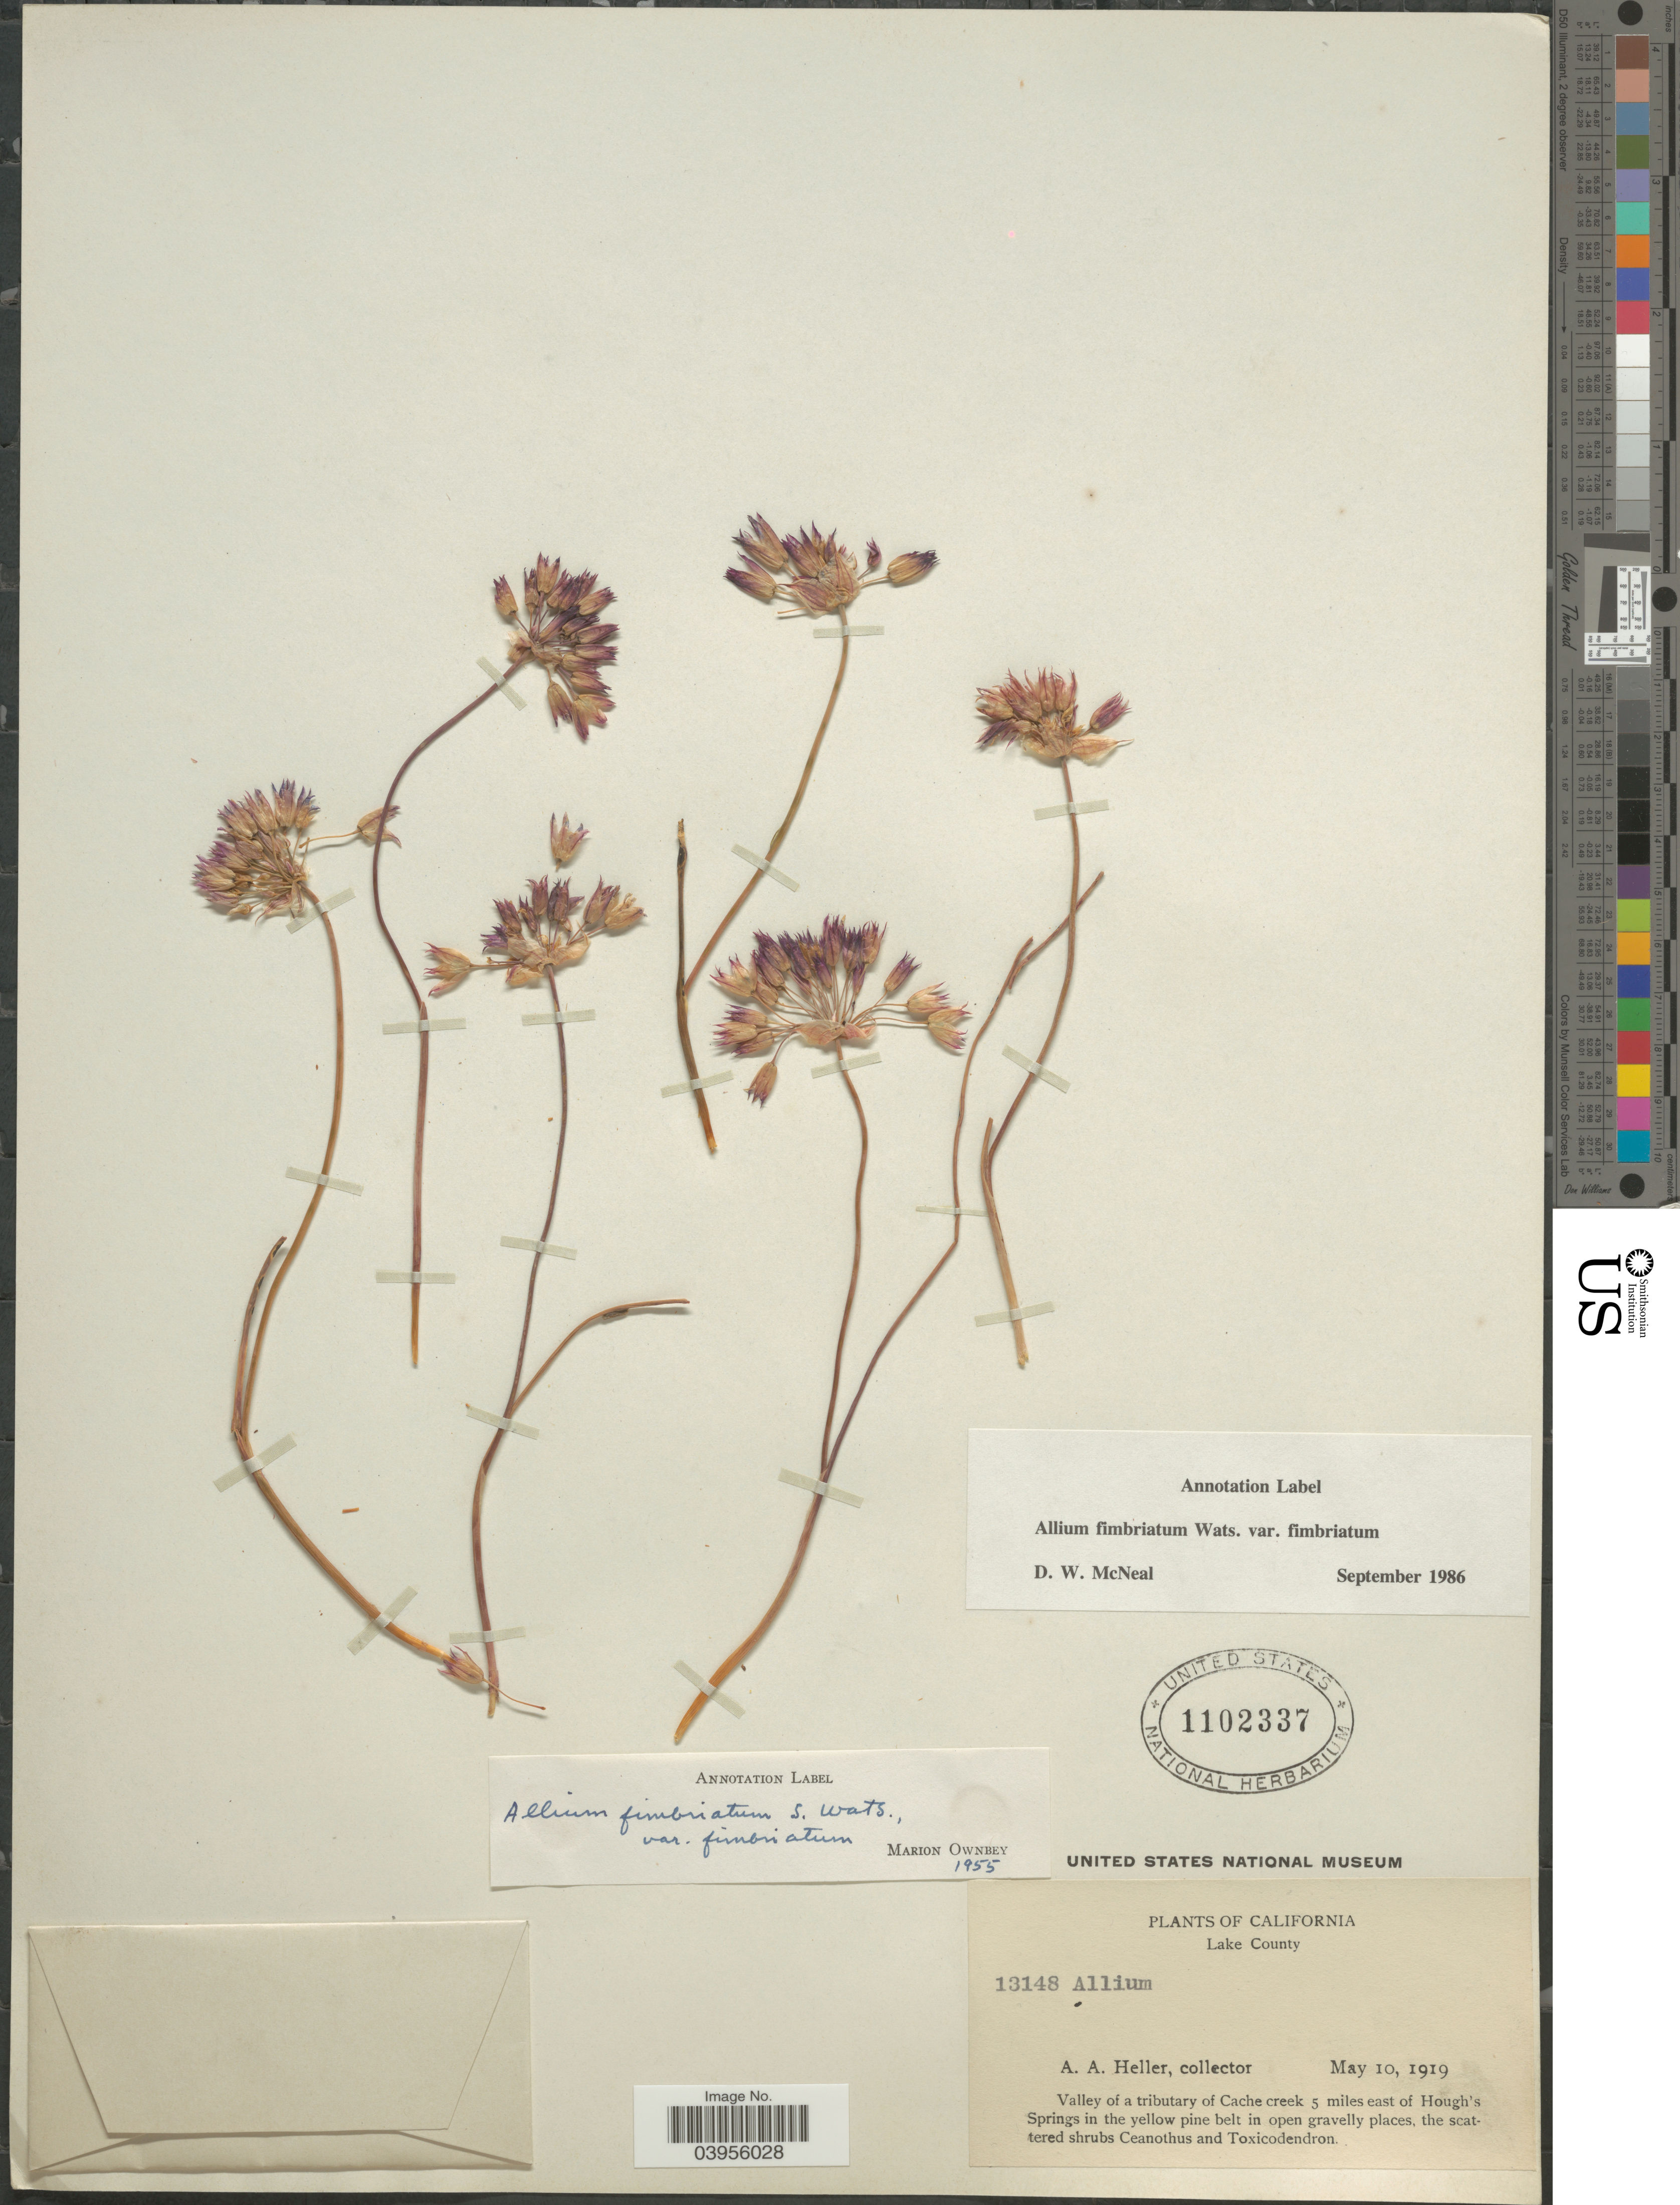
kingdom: Plantae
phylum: Tracheophyta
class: Liliopsida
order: Asparagales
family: Amaryllidaceae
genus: Allium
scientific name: Allium fimbriatum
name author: S. Watson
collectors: A. A. Heller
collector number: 13148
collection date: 1919-05-10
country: United States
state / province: California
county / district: Lake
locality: Lake County. Valley of a tributary of Cache creek 5 miles east of Hough's Springs.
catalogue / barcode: US 1102337